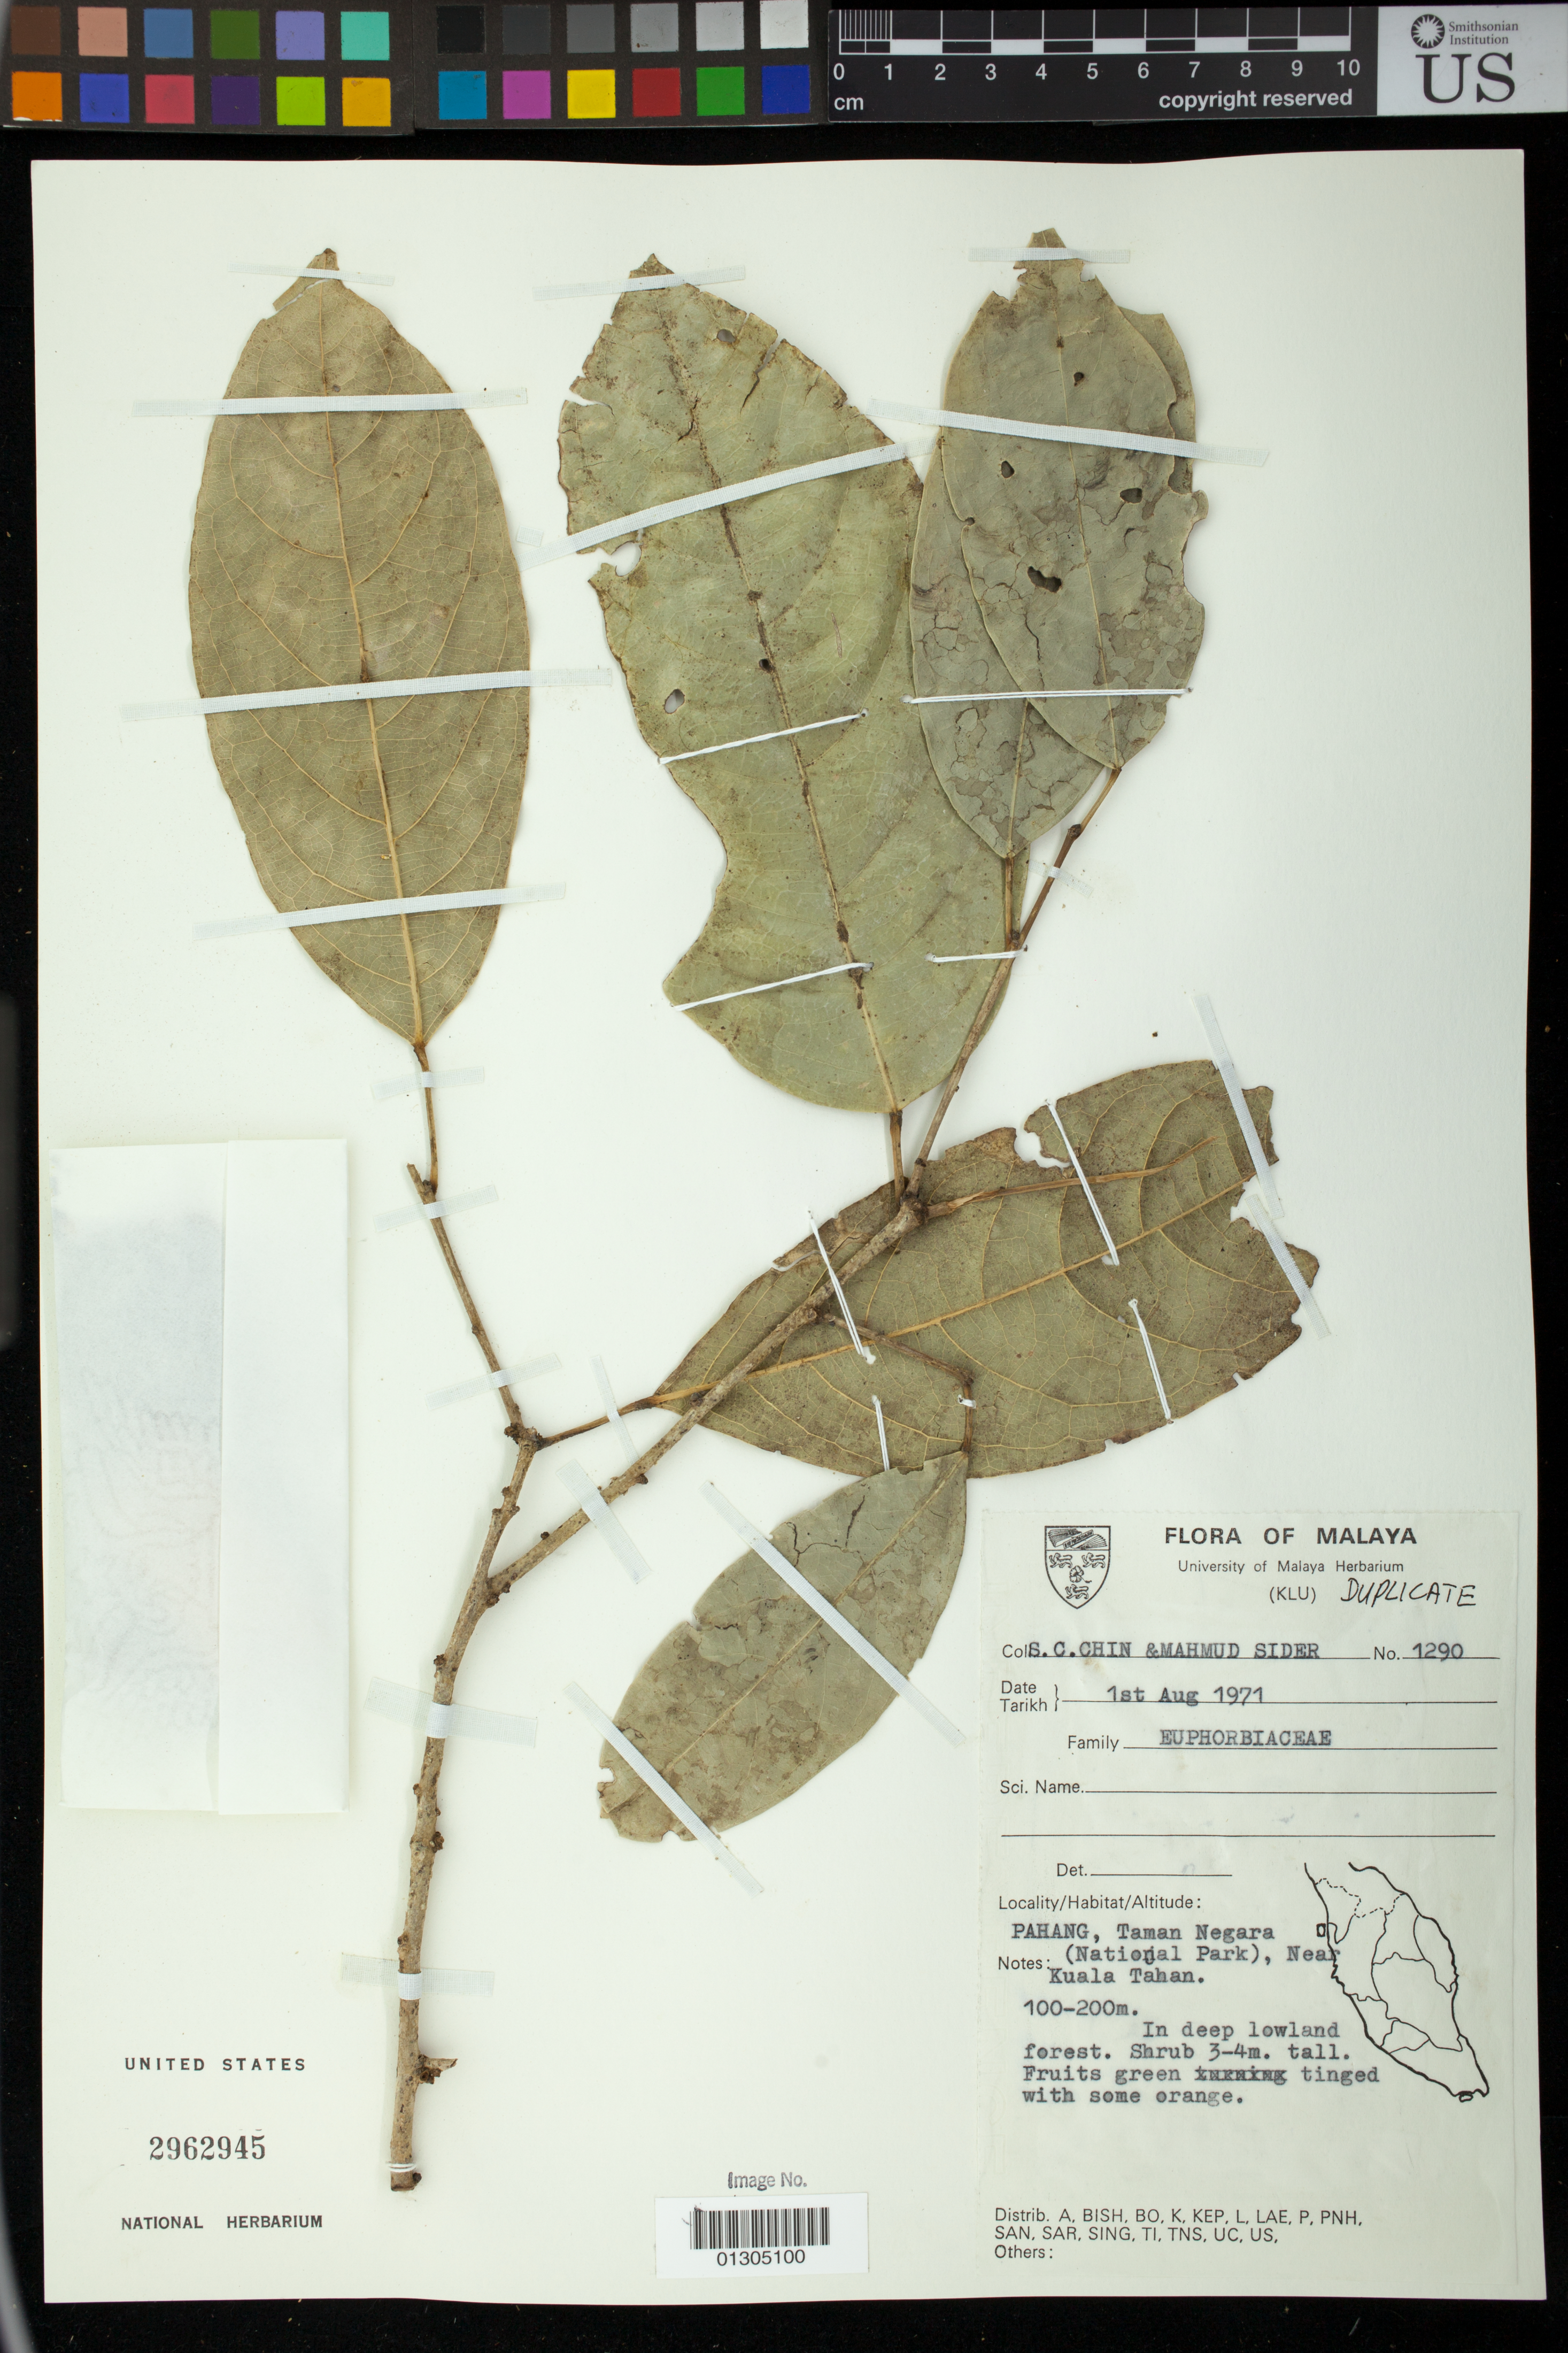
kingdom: Plantae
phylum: Tracheophyta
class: Magnoliopsida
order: Malpighiales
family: Euphorbiaceae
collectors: S. Chin & M. Sider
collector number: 1290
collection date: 1971-08-01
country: Malaysia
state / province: Pahang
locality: Taman Negara (National Park), Near Kuala Tahan.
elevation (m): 100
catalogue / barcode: US 2962945